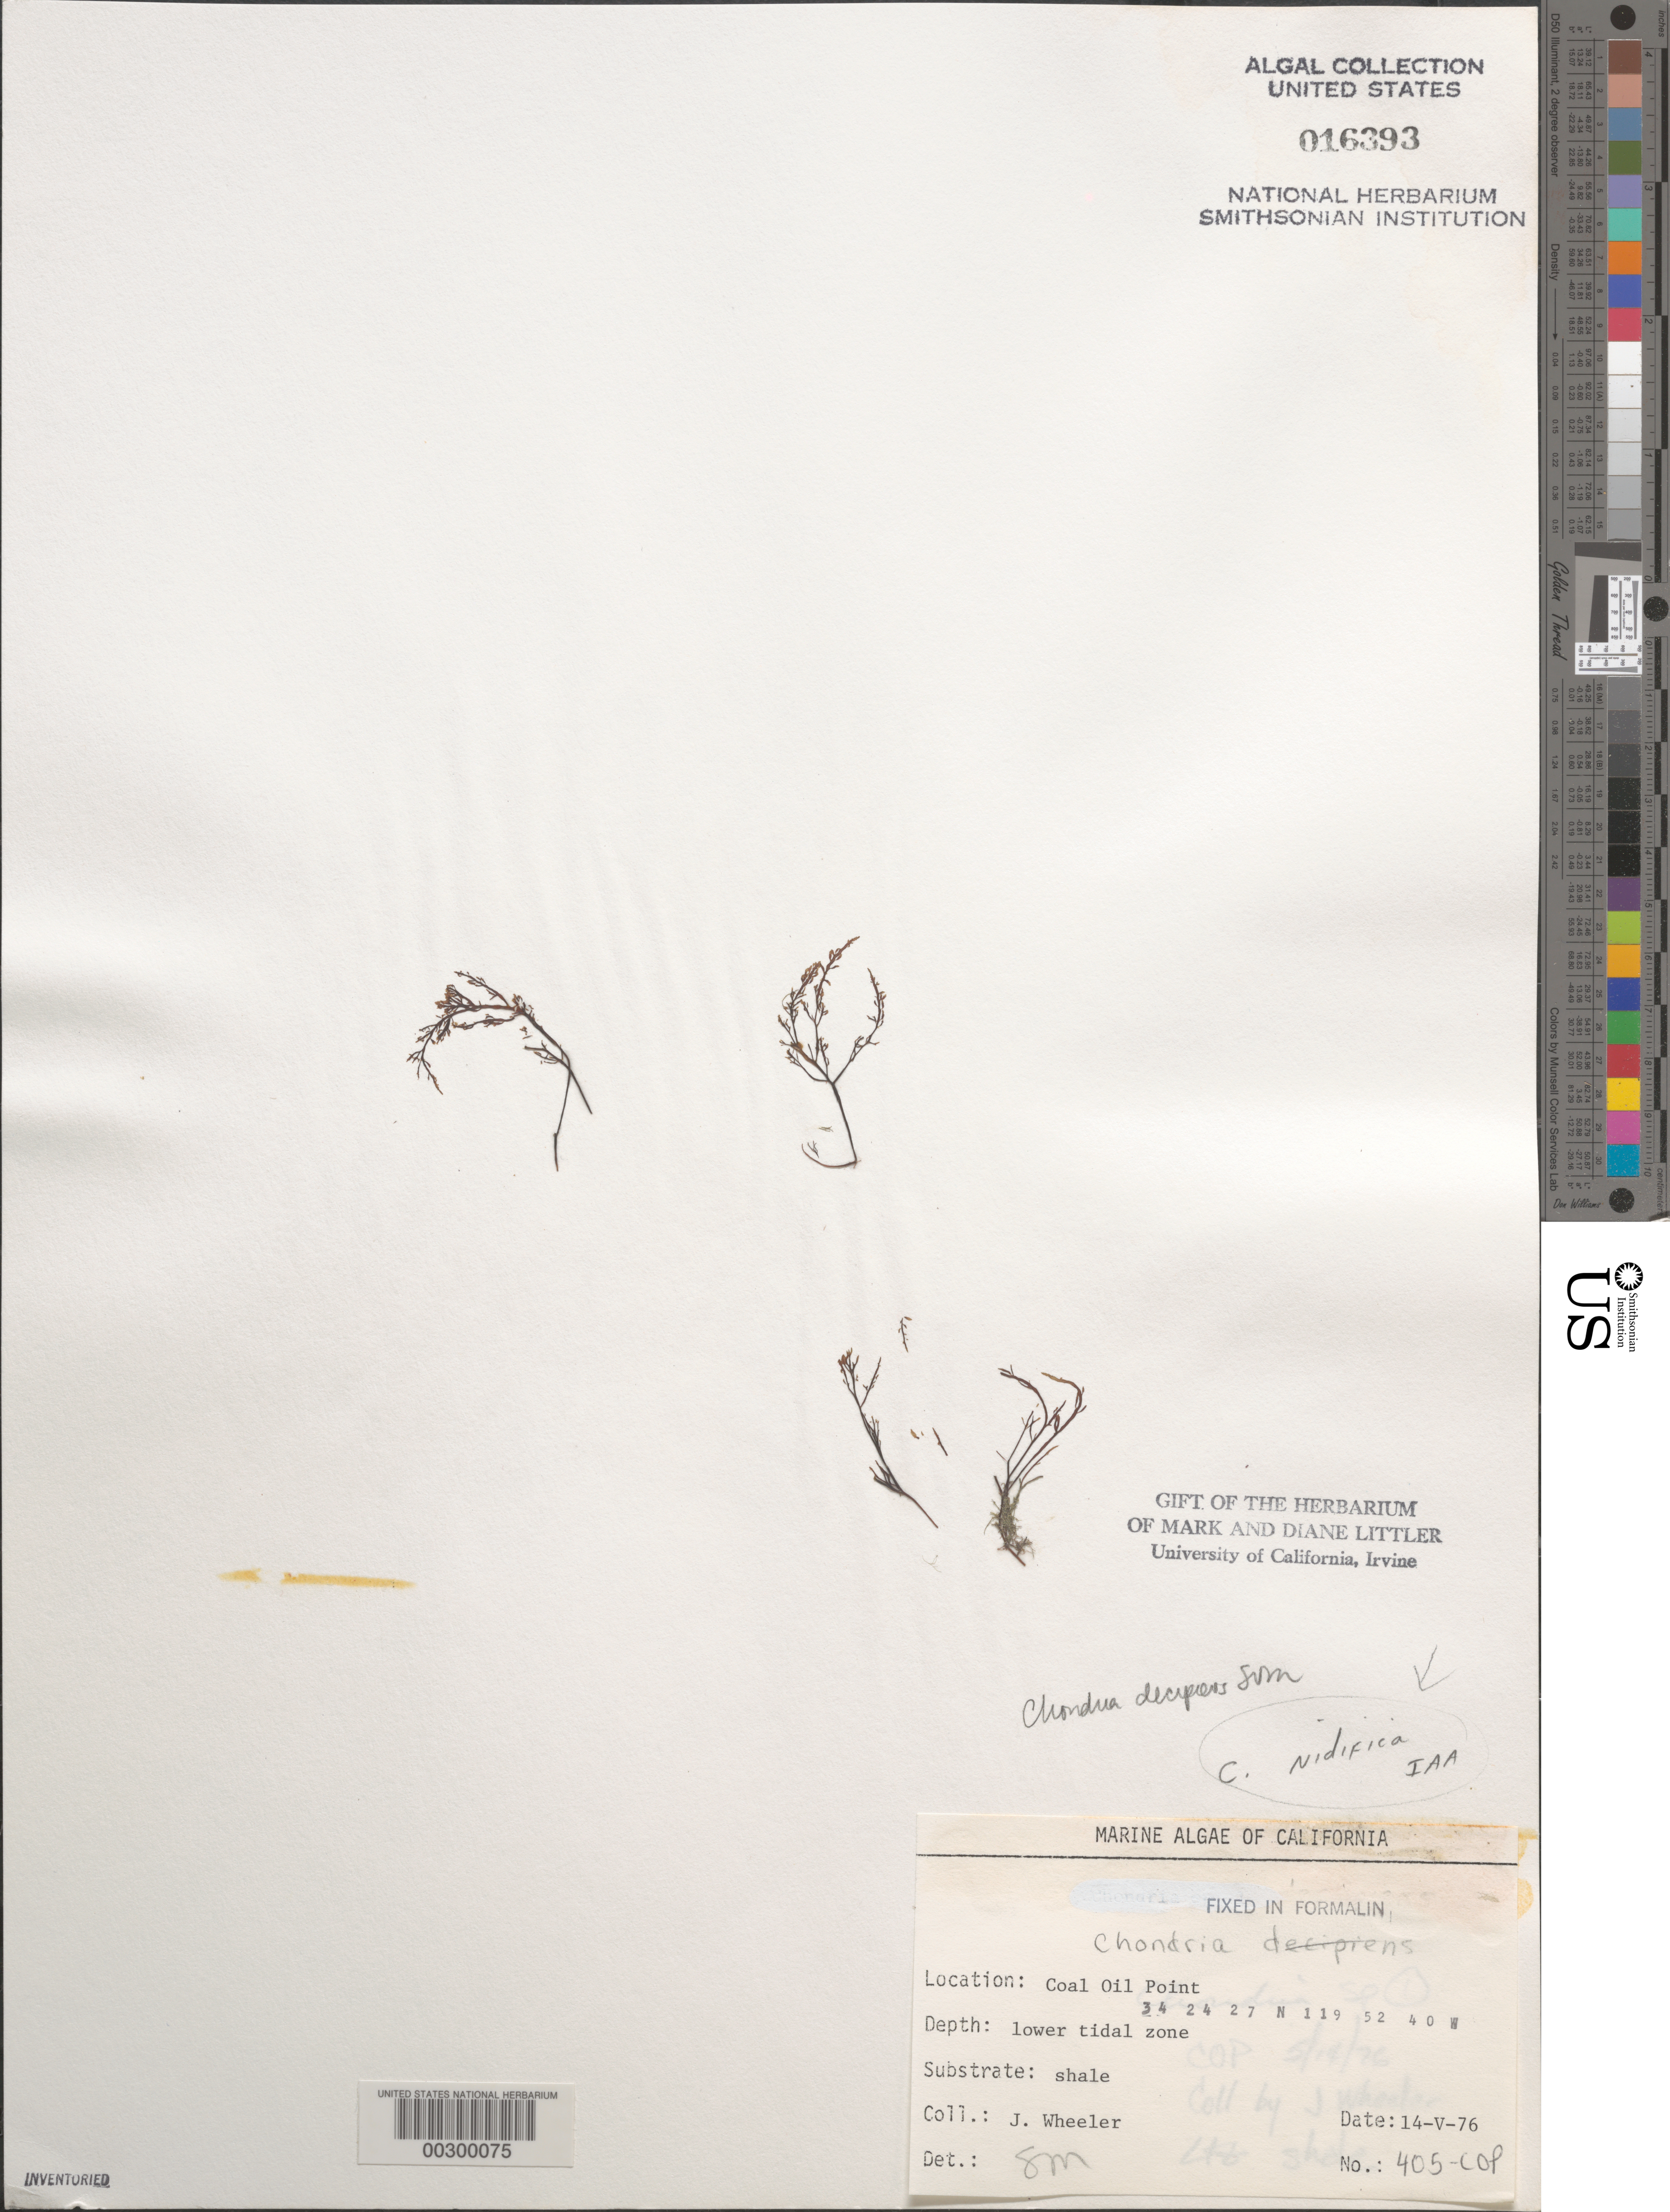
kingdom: Plantae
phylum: Rhodophyta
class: Florideophyceae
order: Ceramiales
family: Rhodomelaceae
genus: Neochondria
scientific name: Neochondria nidifica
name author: (Harvey) Sutti et al.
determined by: Algae name updating Project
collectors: J. L. Wheeler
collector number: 405-cop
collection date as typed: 14 May 1976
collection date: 1976-05-14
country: United States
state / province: California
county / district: Santa Barbara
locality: Coal Oil Point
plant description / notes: BLM-SOCALBIGHT Rocky Intertidal Survey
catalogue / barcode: US 16393